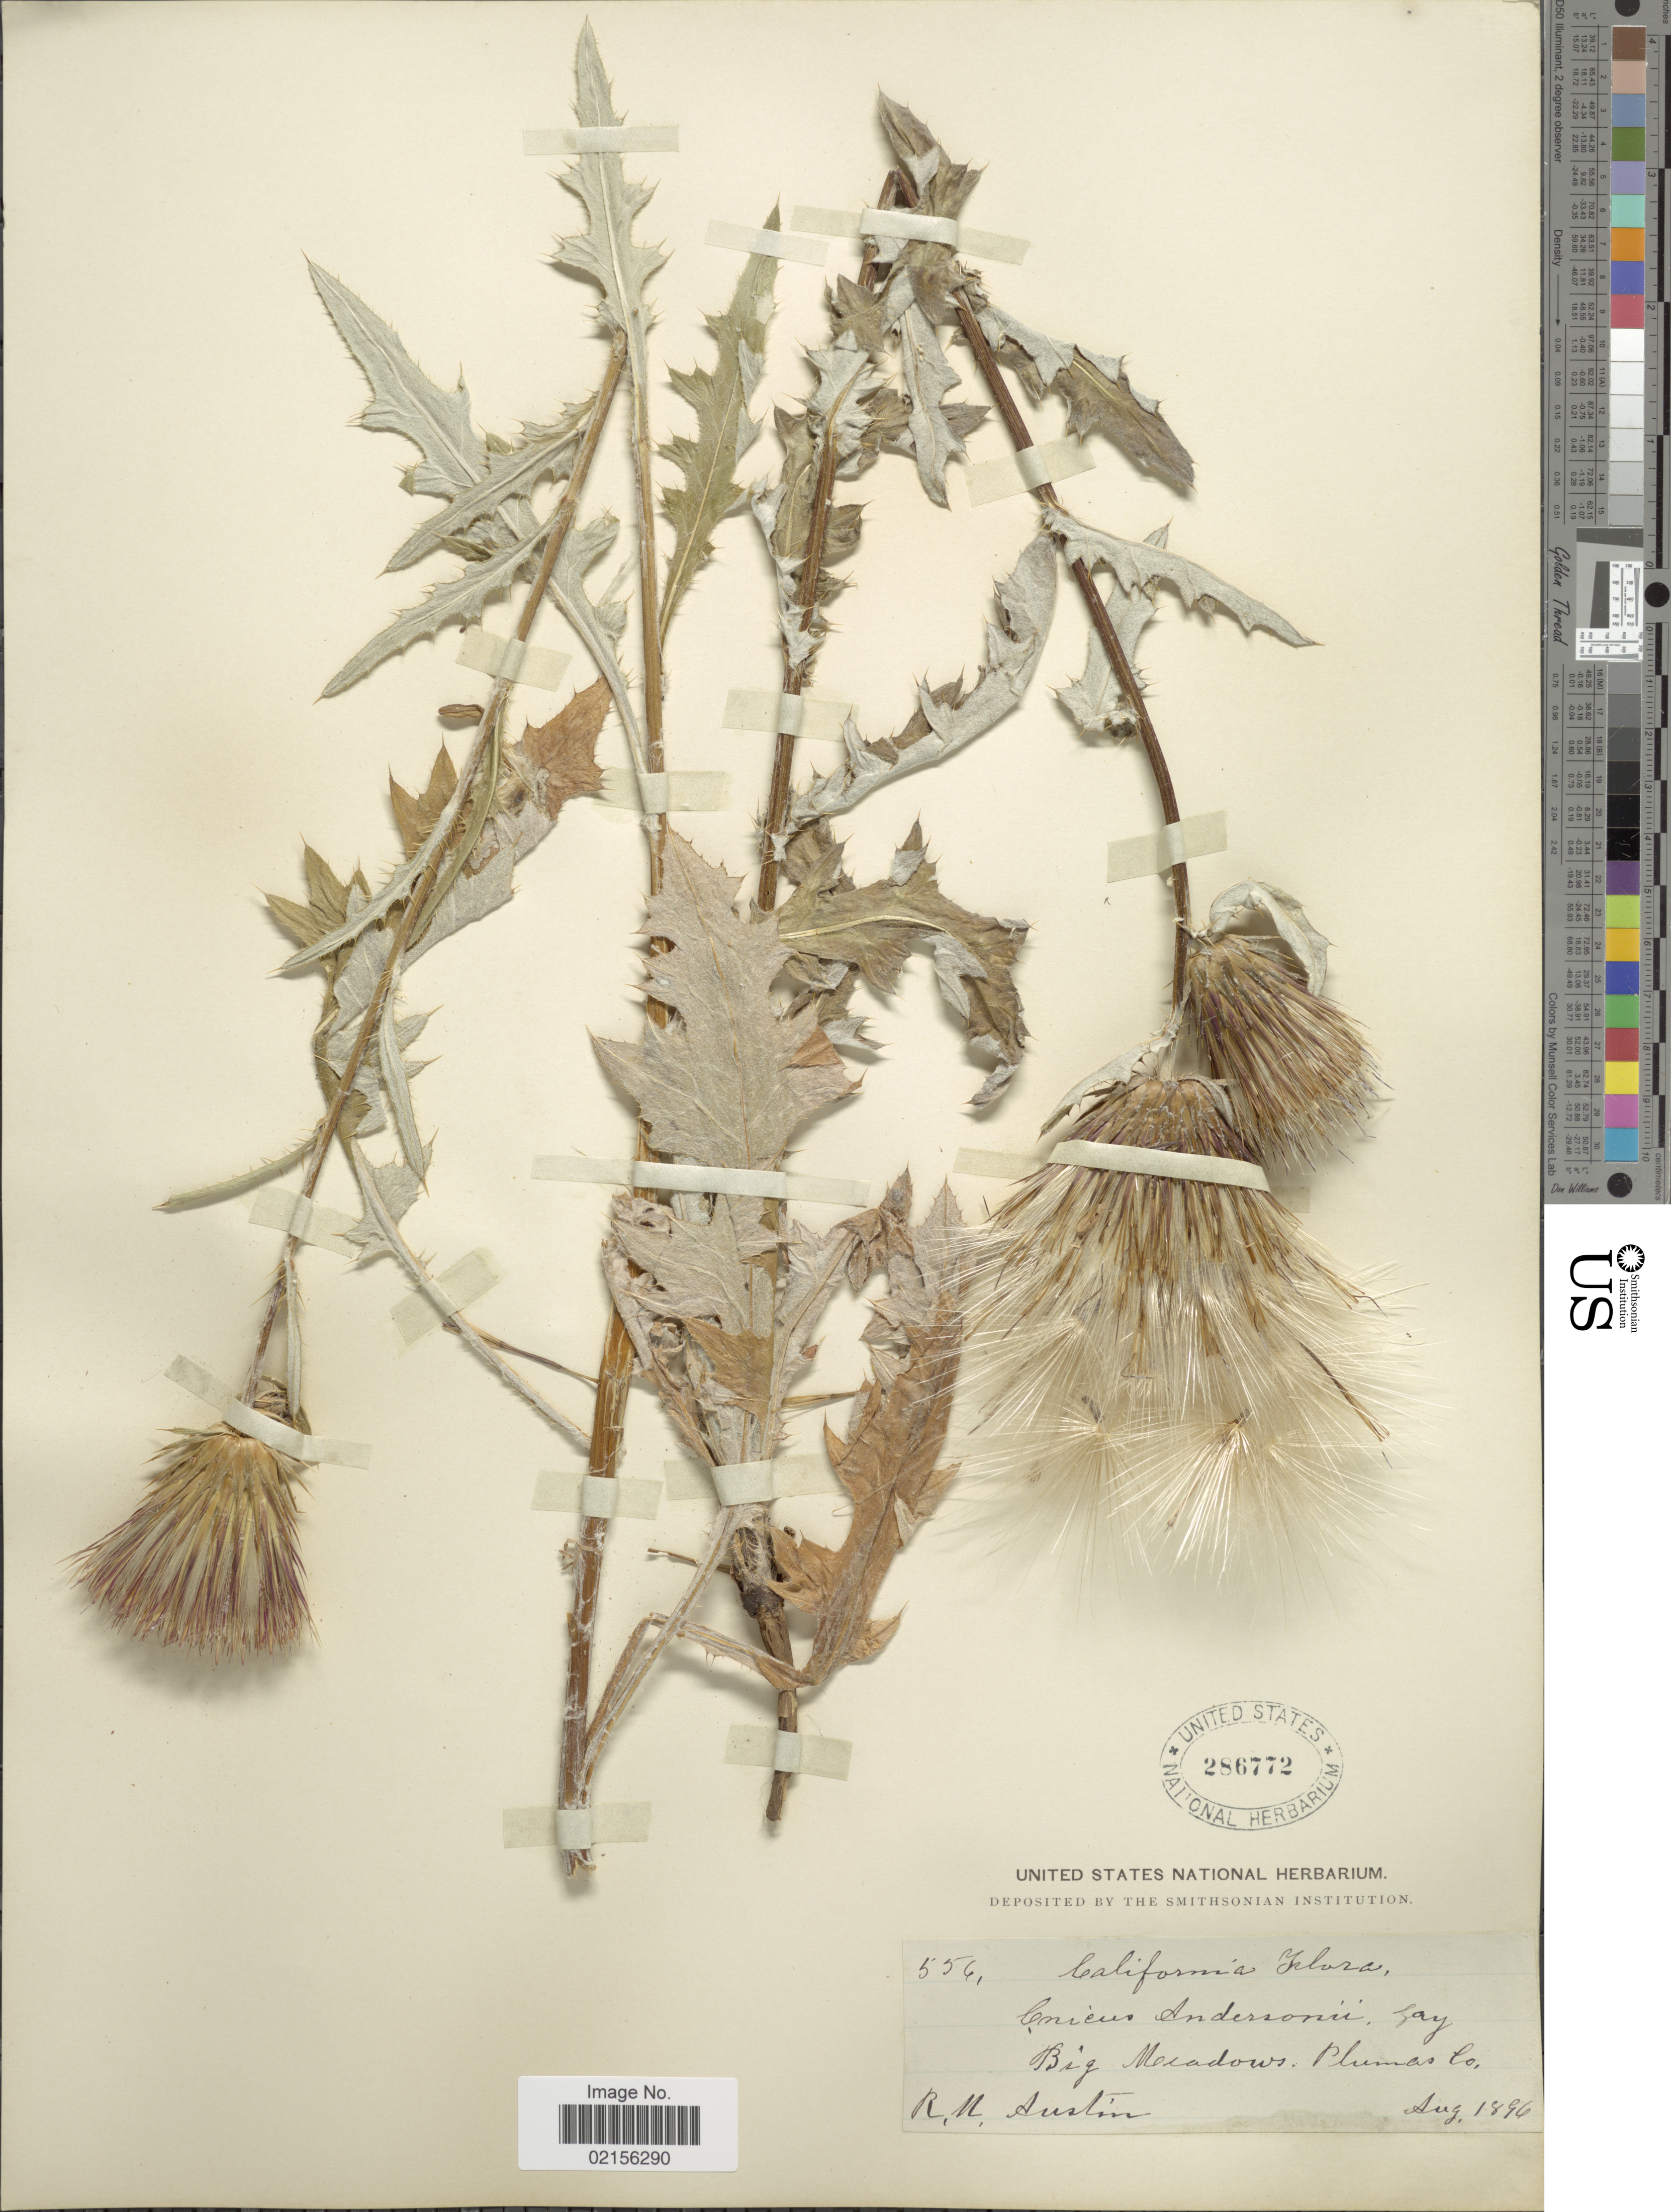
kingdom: Plantae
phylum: Tracheophyta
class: Magnoliopsida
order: Asterales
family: Asteraceae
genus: Cirsium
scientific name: Cirsium andersonii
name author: (A. Gray) Petr.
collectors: R. Austin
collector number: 556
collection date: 1896-08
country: United States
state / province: California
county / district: Plumas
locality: Big meadows, Plumas Co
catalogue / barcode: US 286772